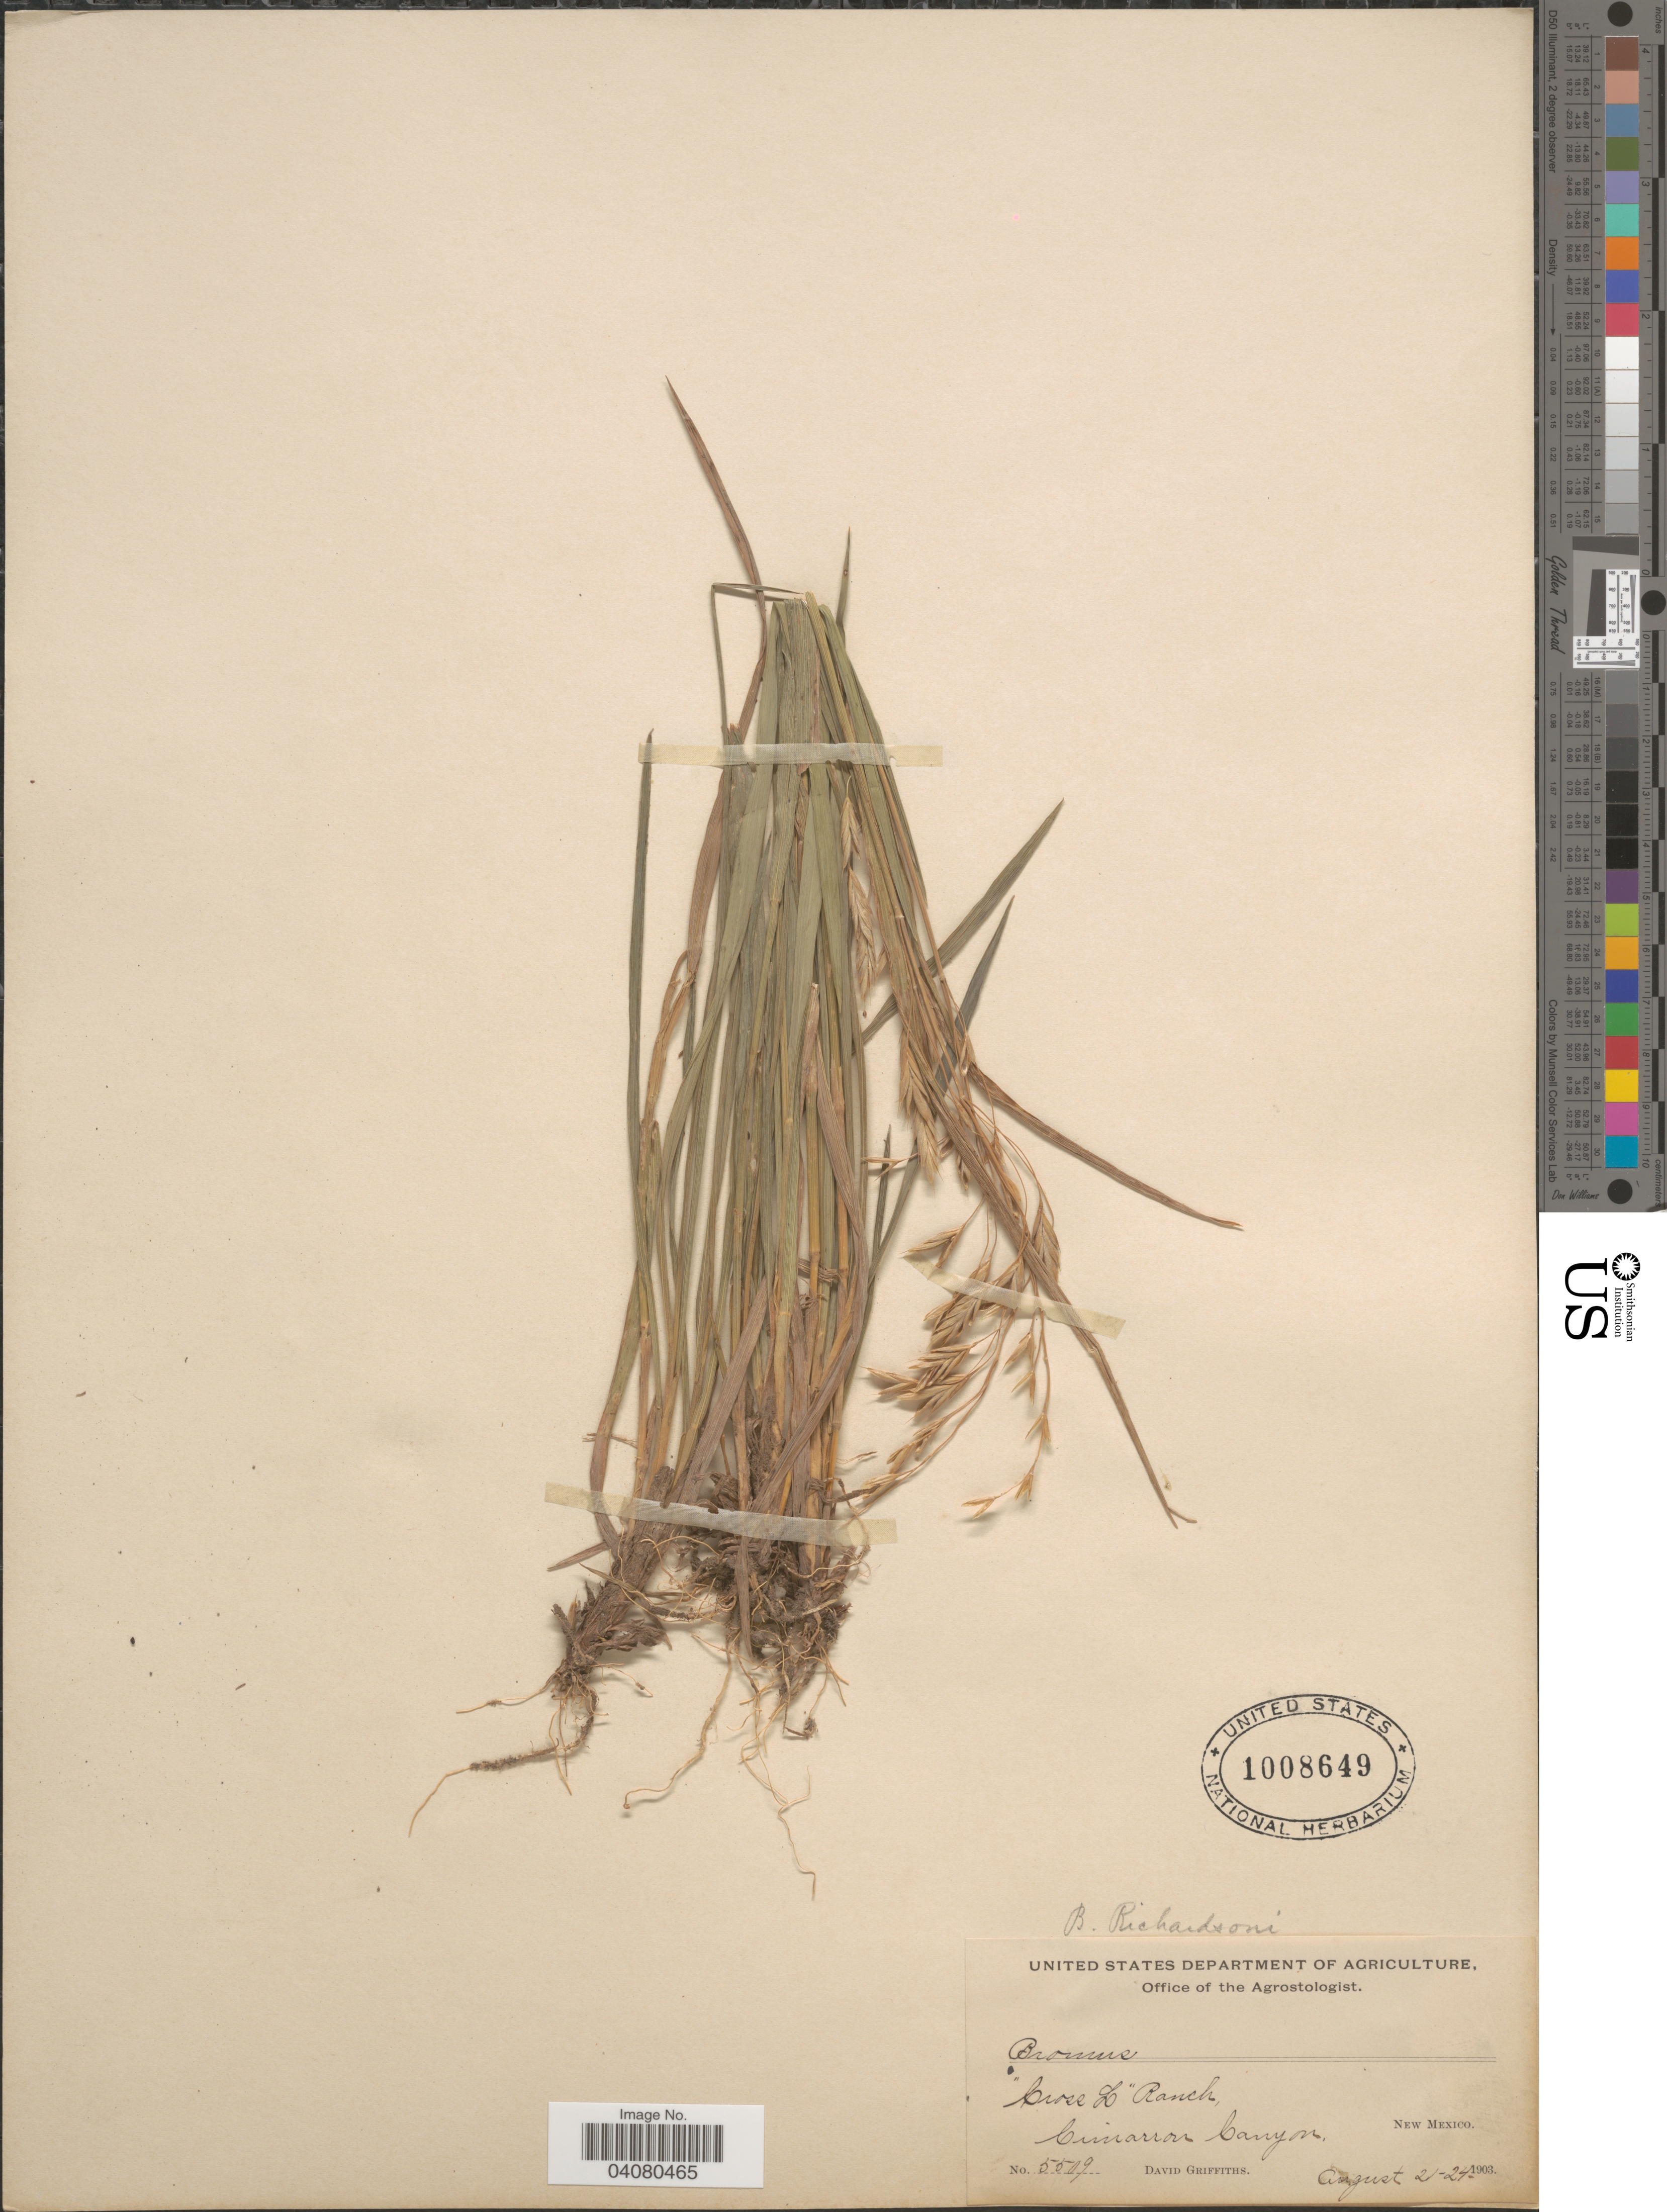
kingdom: Plantae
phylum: Tracheophyta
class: Liliopsida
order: Poales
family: Poaceae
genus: Bromus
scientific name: Bromus anomalus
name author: Rupr. ex E. Fourn.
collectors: D. Griffiths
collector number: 5509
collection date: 1903-08-21/1903-08-24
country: United States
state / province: New Mexico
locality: Crose L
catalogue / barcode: US 1008649